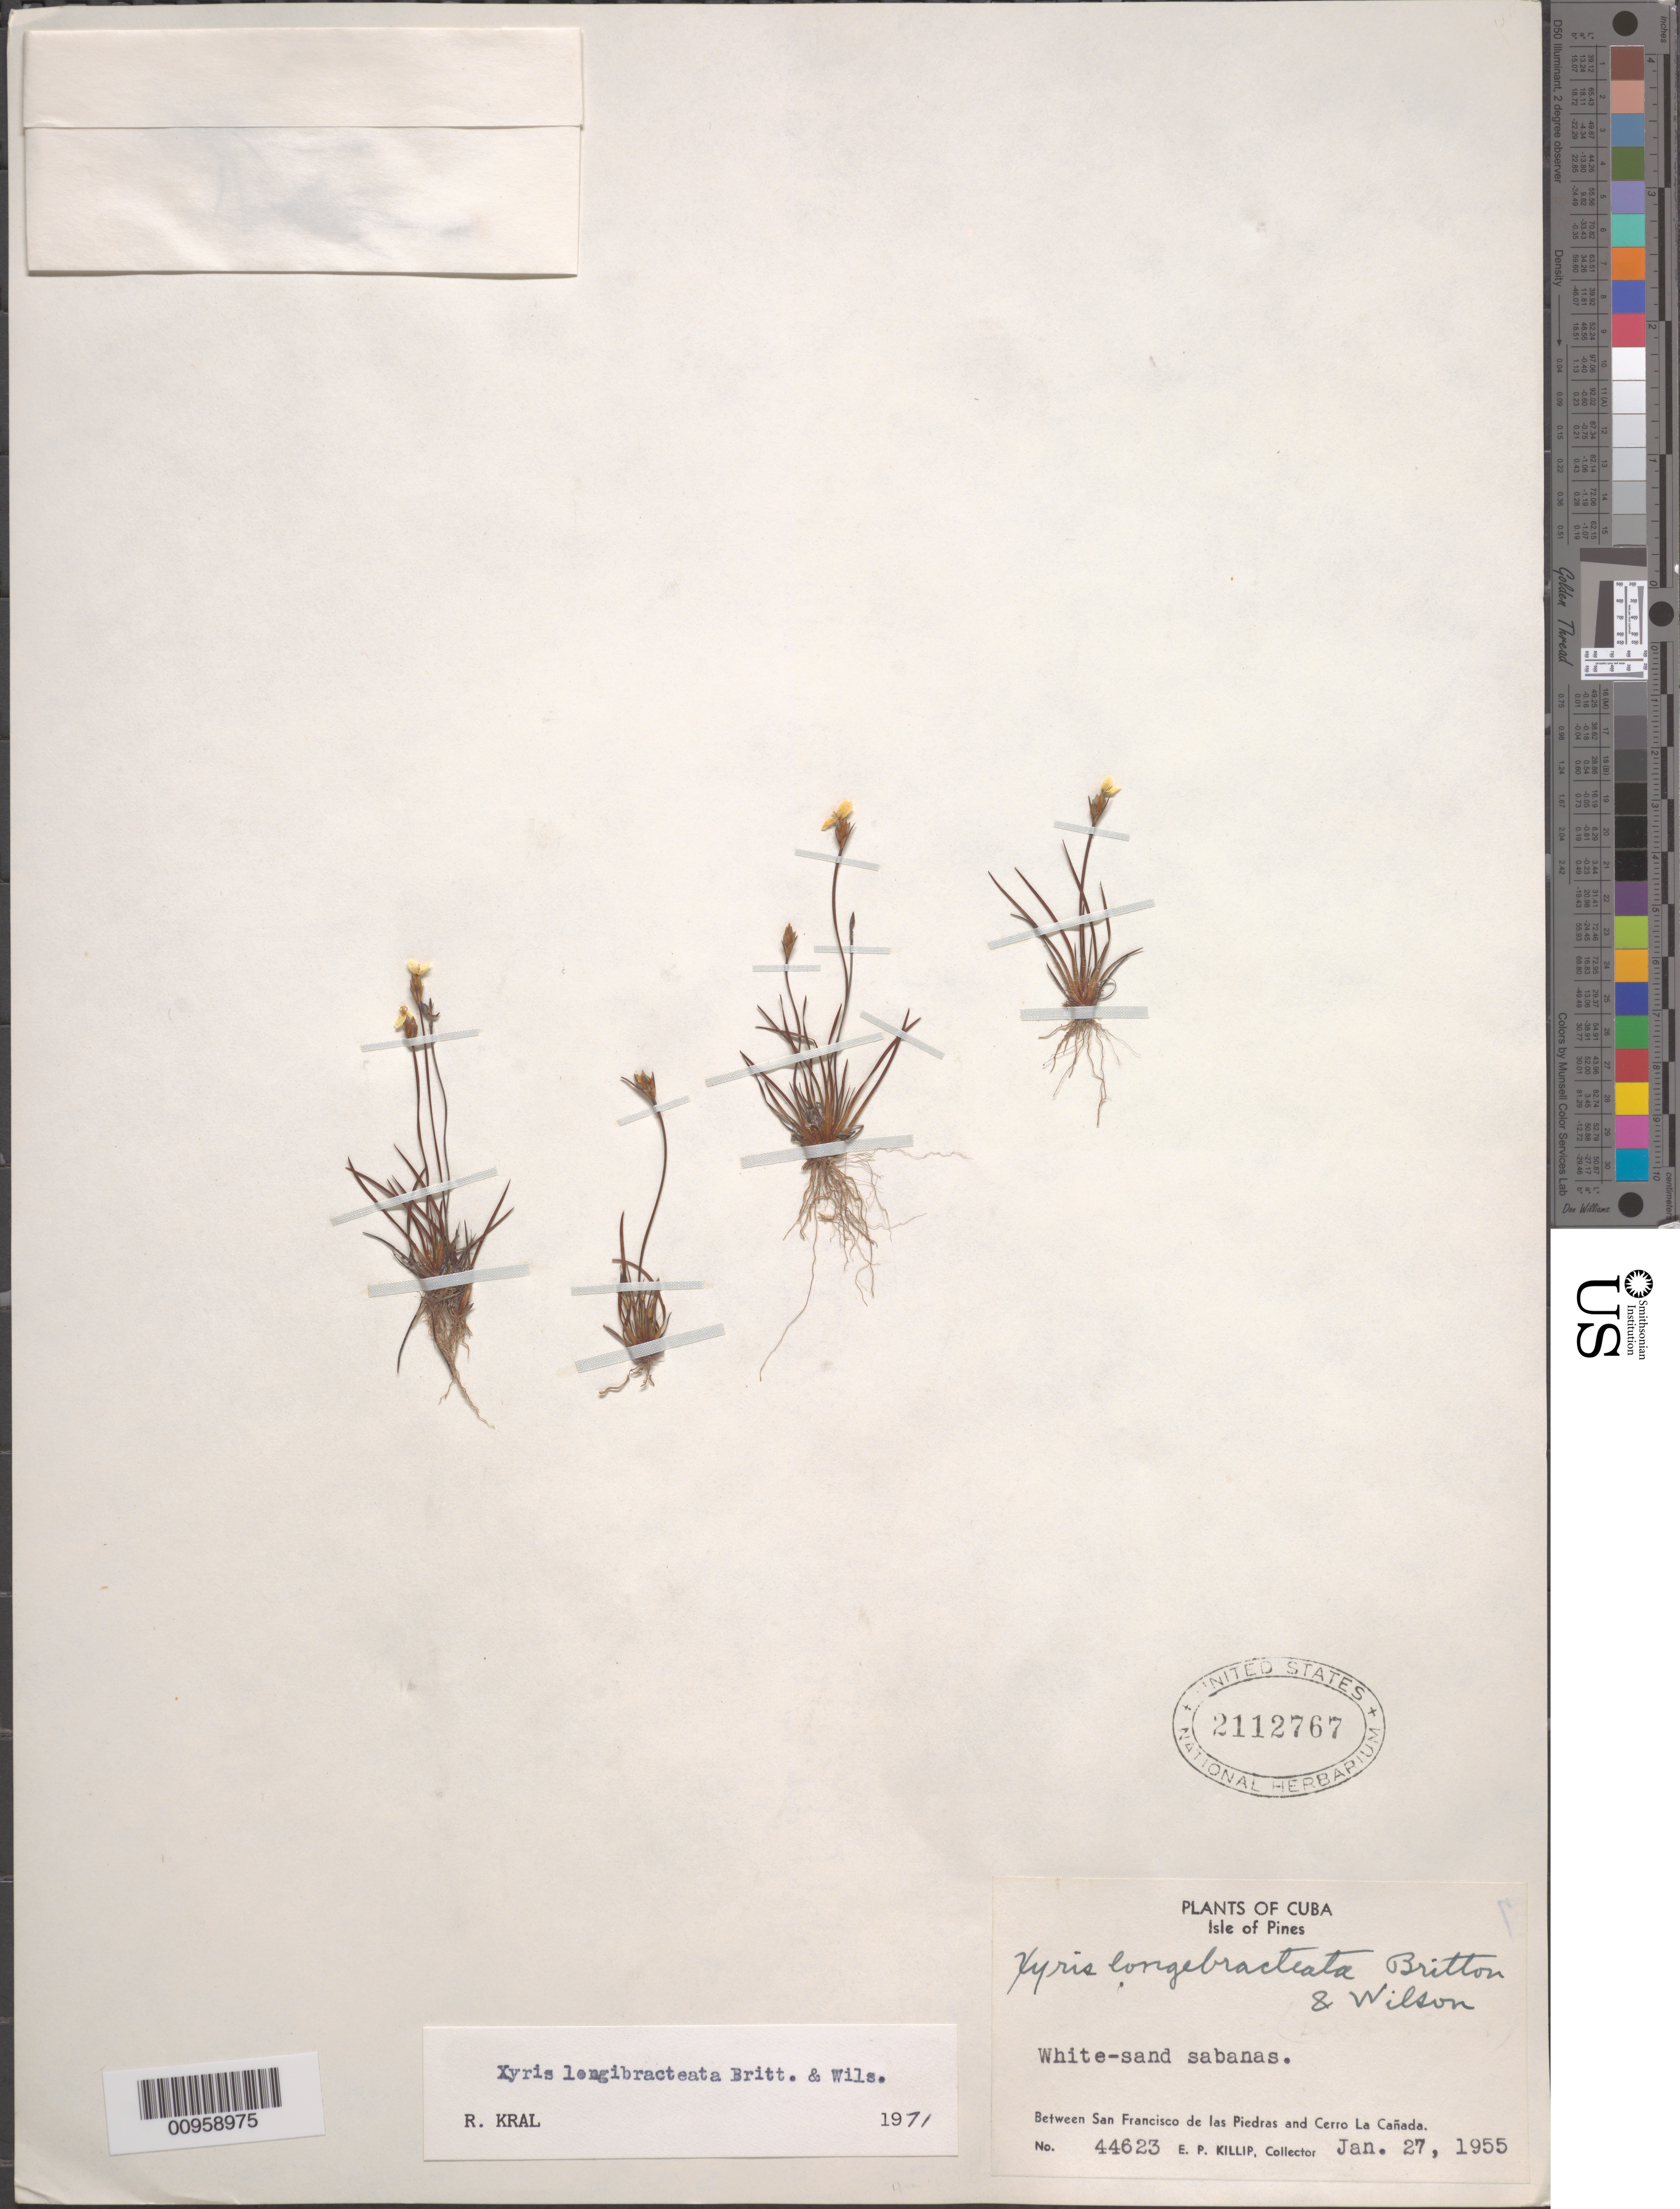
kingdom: Plantae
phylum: Tracheophyta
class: Liliopsida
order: Poales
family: Xyridaceae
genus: Xyris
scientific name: Xyris longibracteata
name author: Britton & P. Wilson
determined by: Kral, Robert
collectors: E. P. Killip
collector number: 44623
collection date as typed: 27 Jan 1955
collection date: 1955-01-27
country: Cuba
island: Isla de la Juventud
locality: Isle of Pines, between San Francisco de las Piedras and Cerro La Cañada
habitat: White-sand sabanas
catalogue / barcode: US 2112767